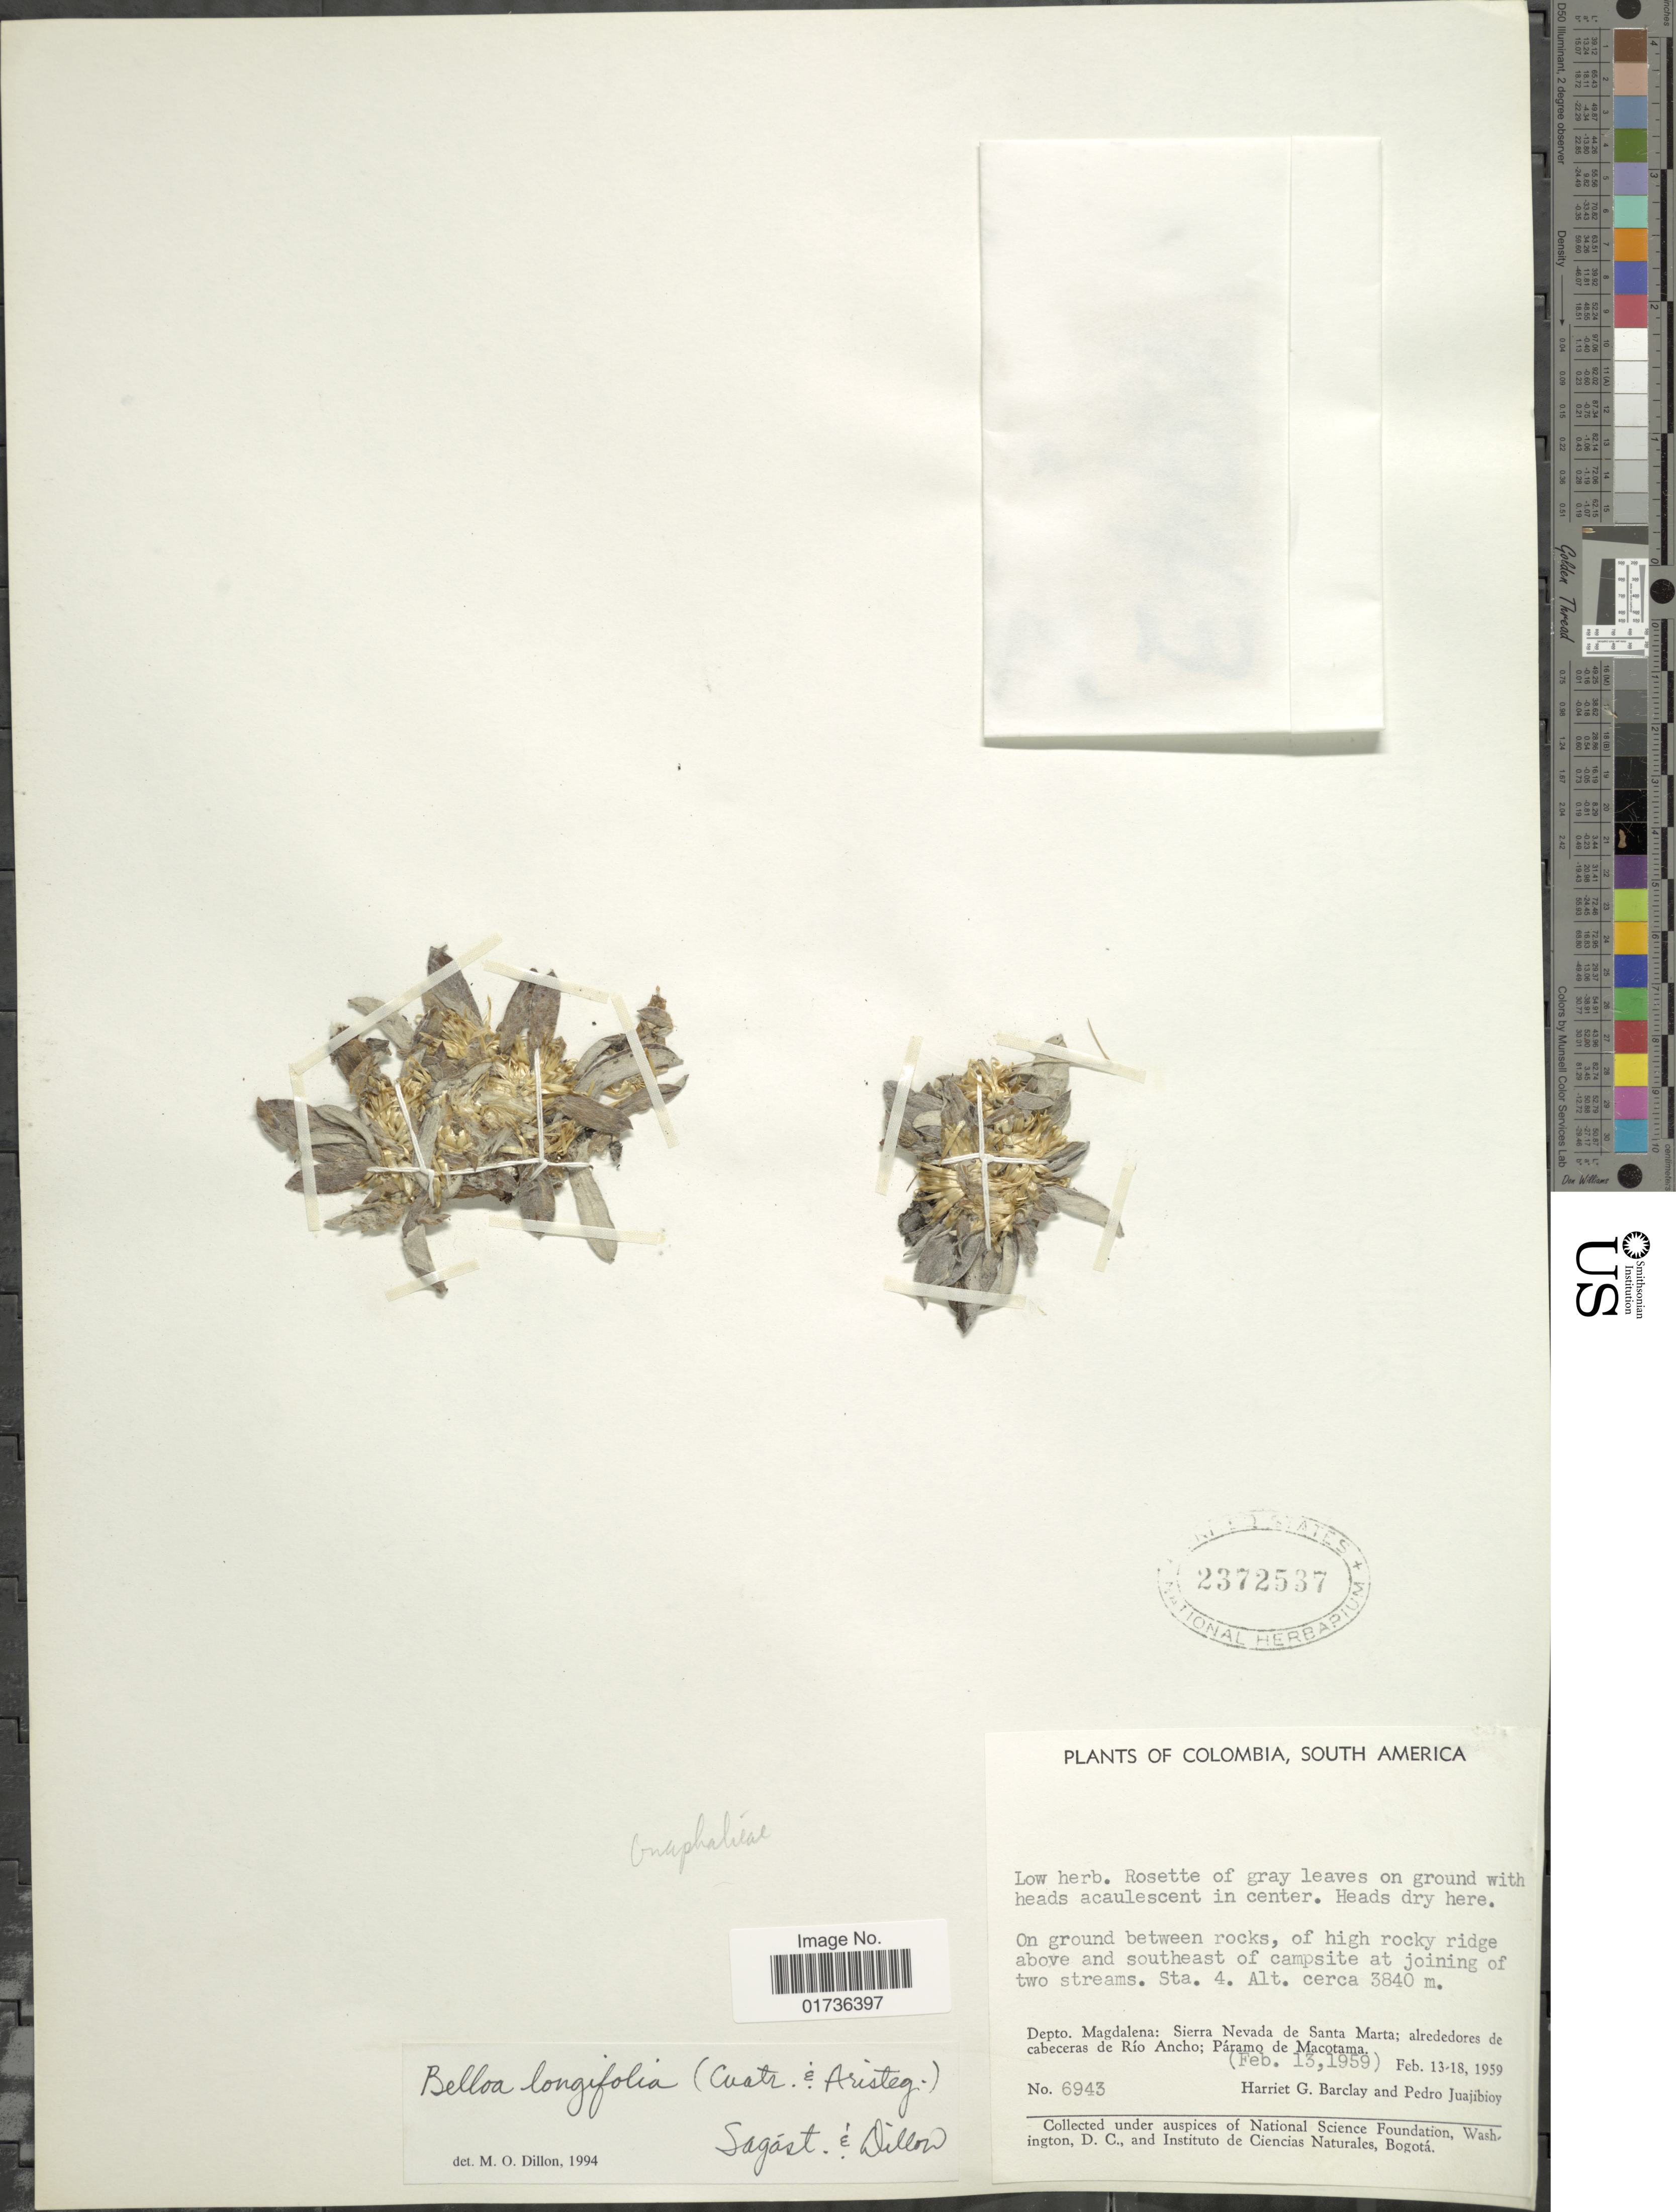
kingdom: Plantae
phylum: Tracheophyta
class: Magnoliopsida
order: Asterales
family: Asteraceae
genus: Belloa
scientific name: Belloa longifolia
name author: (Cuatrec. & Aristeg.) Sagást. & M.O. Dillon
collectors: H. G. Barclay & P. Juajibioy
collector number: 6943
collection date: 1959-02-13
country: Colombia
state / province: Magdalena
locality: On ground between rocks, of high rocky ridge above and southeast of campsite at joining of two streams. Sta. 4, Depto Magdalena: Sierra Nevada de Santa Marta; alrededores de cabeceras de Río Ancho; Páramo de Macotama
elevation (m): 3840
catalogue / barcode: US 2372537